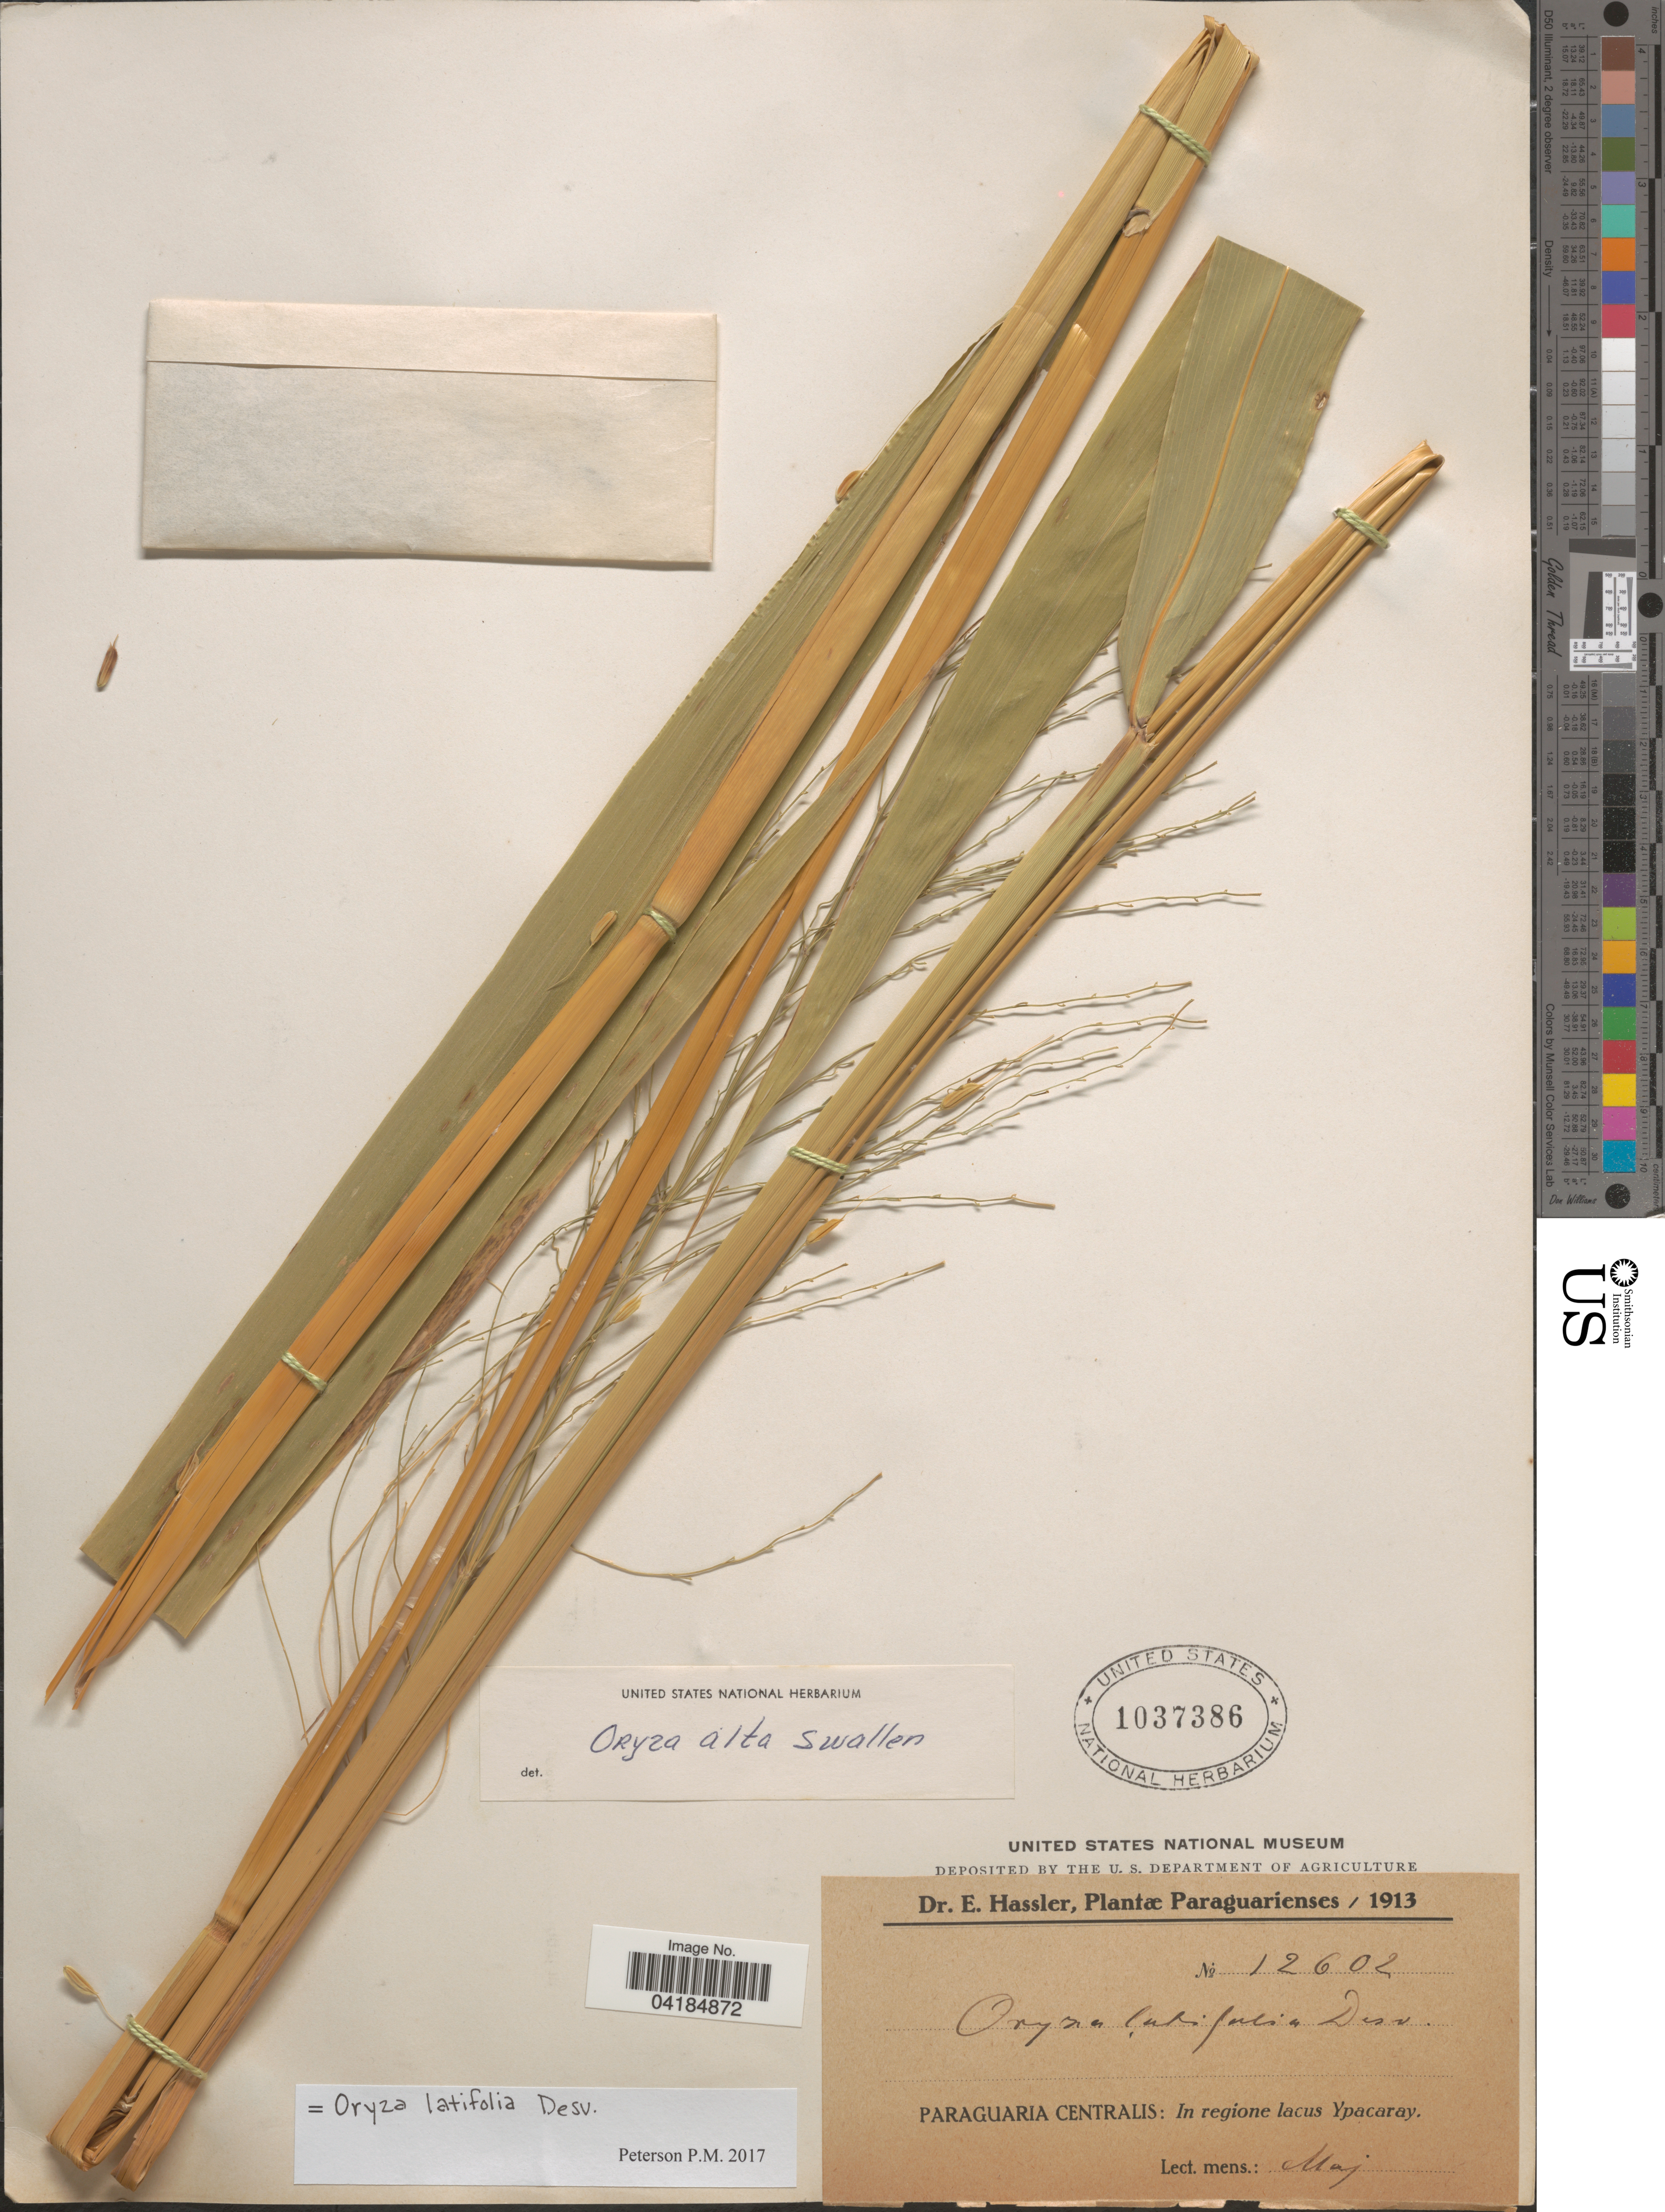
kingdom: Plantae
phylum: Tracheophyta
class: Liliopsida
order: Poales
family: Poaceae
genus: Oryza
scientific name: Oryza latifolia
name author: Desv.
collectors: E. Hassler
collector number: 12602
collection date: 1913-05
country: Paraguay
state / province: Paraguari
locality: Paraguarienses. Paraguaria Centralis: In regione lacus Ypacaray.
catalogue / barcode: US 1037386